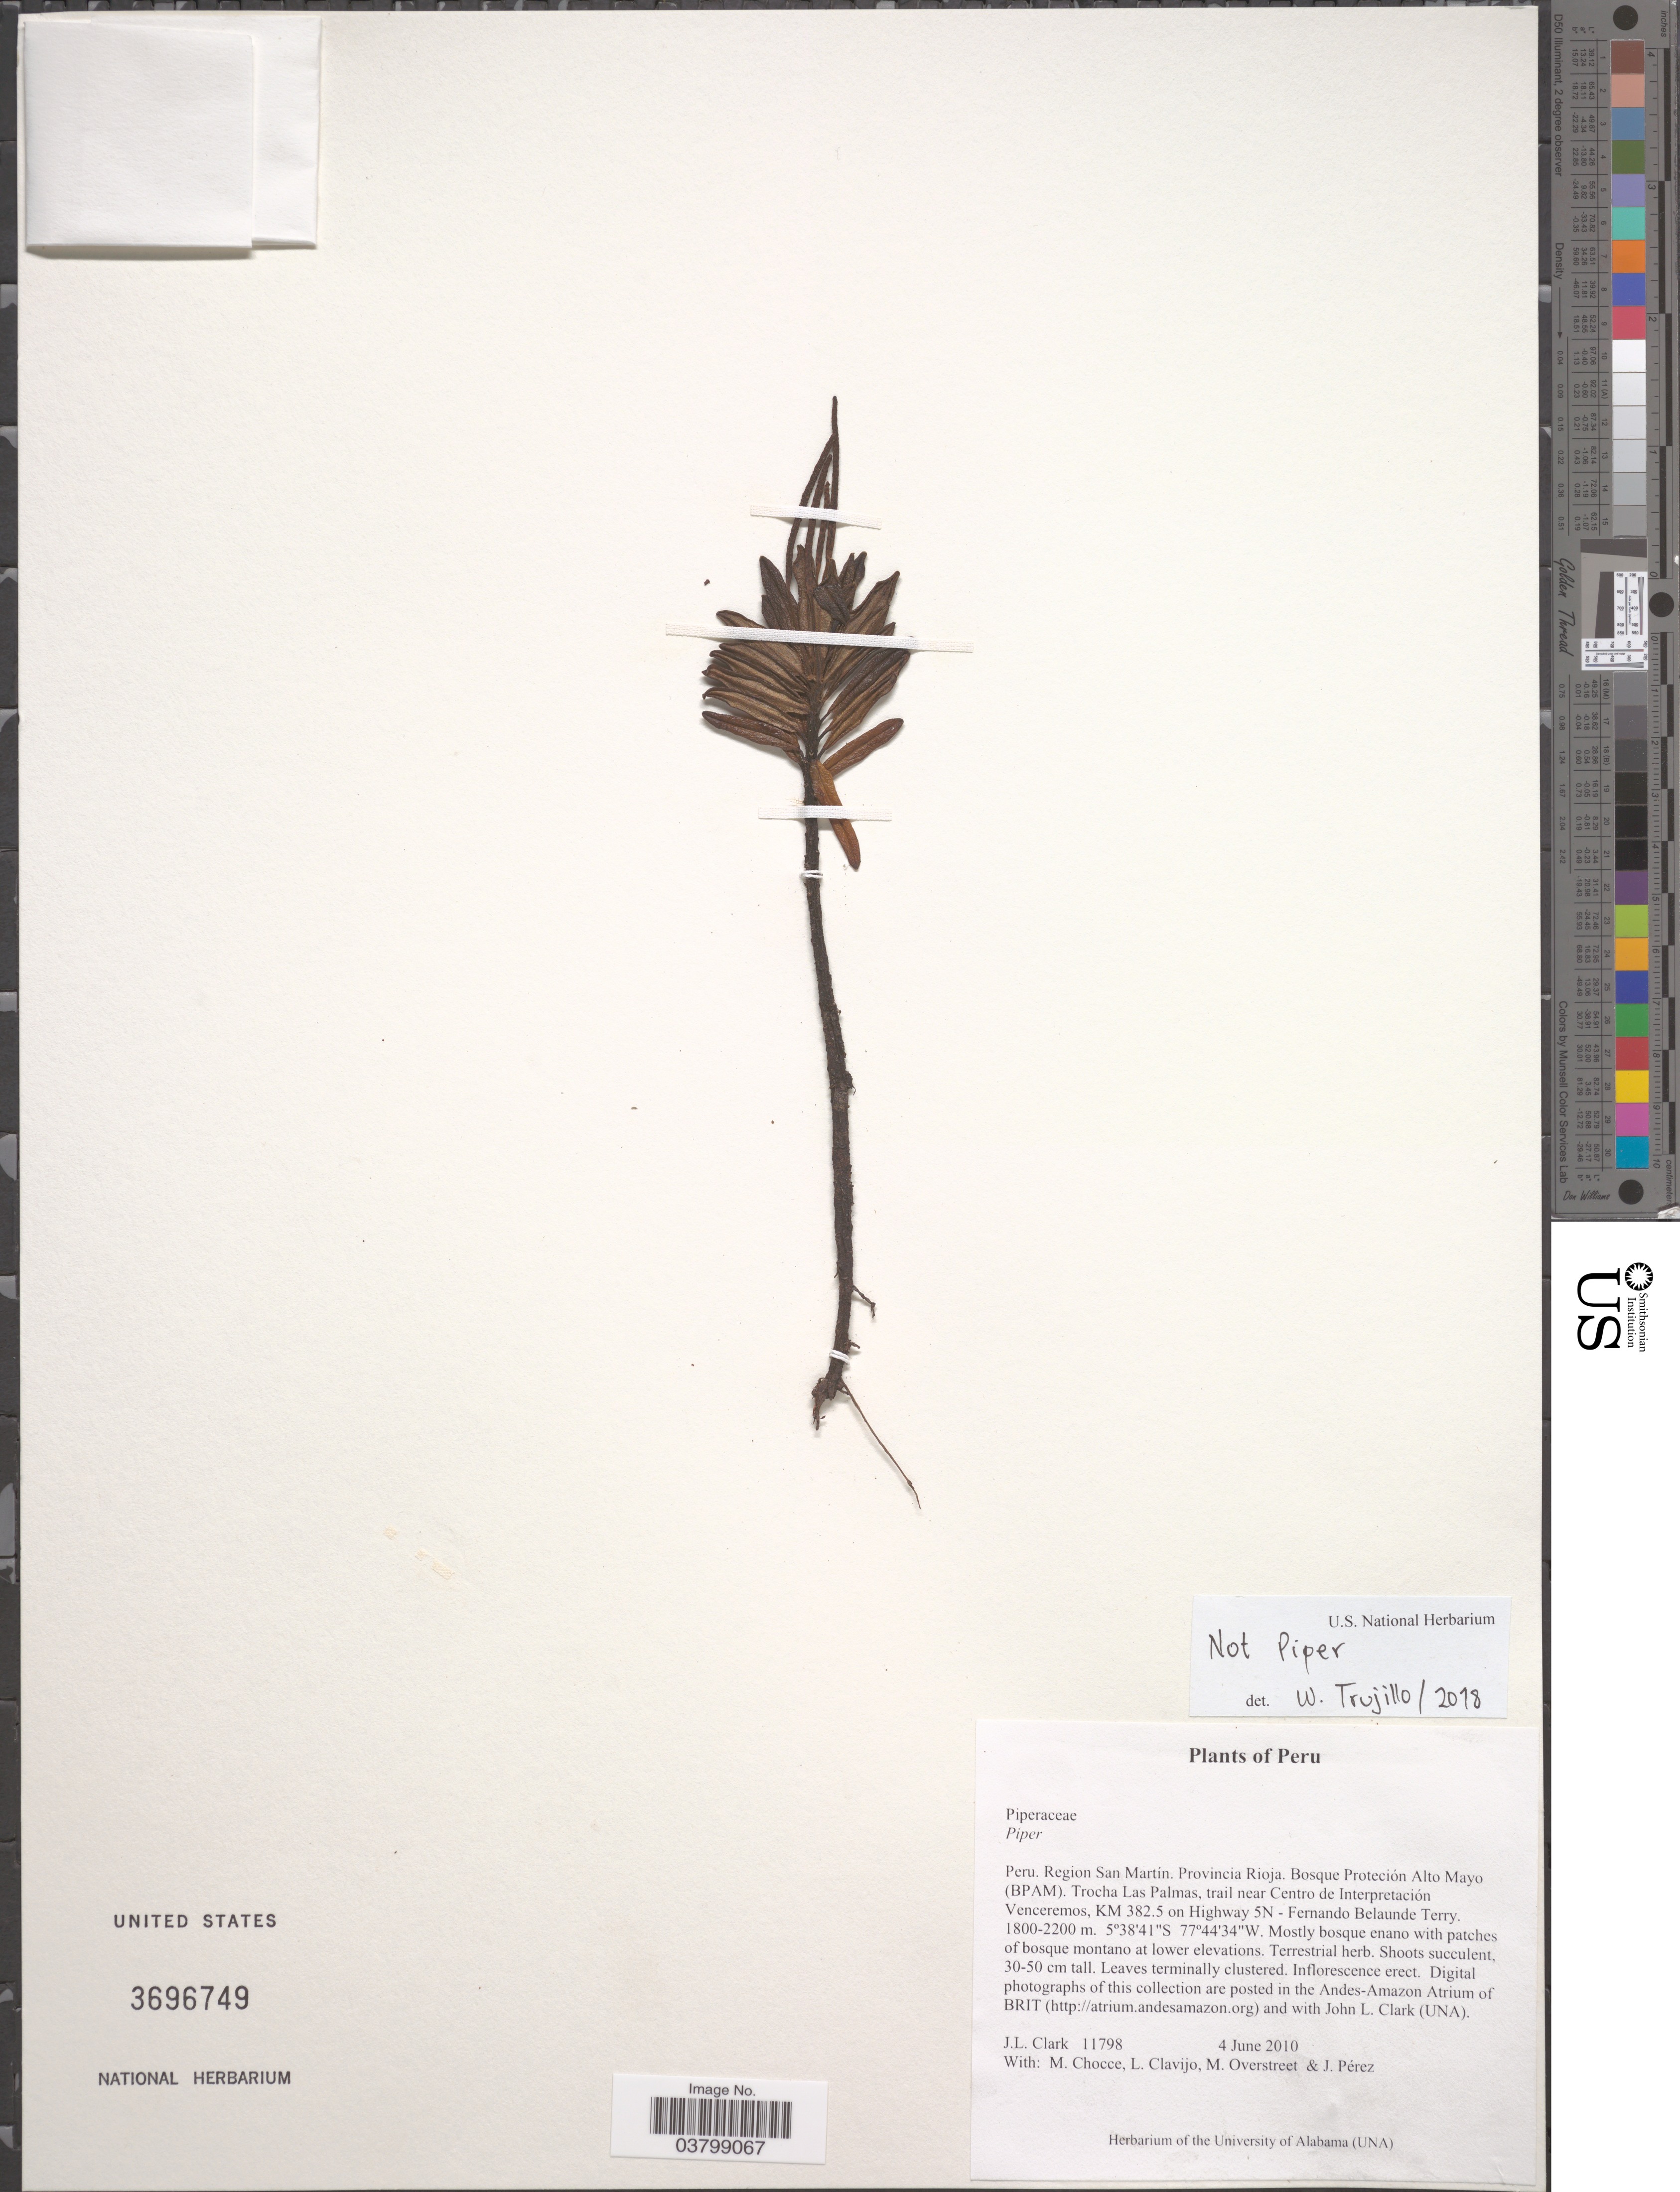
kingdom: Plantae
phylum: Tracheophyta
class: Magnoliopsida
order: Piperales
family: Piperaceae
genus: Peperomia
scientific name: Peperomia boekei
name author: Callejas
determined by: Jiménez, José Estaban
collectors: J. L. Clark, M. Chocce, L. Clavijo, M. Overstreet & J. Pérez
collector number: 11798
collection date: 2010-06-04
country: Peru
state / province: San Martín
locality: Region San Martín. Provincia Rioja. Bosque Proteción Alto Mayo (BPAM). Trocha Las Palmas, trail near Centro de Interpretación Venceremos, KM 382.5 on Highway 5N - Fernando Belaunde Terry.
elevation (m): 1800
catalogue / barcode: US 3696749